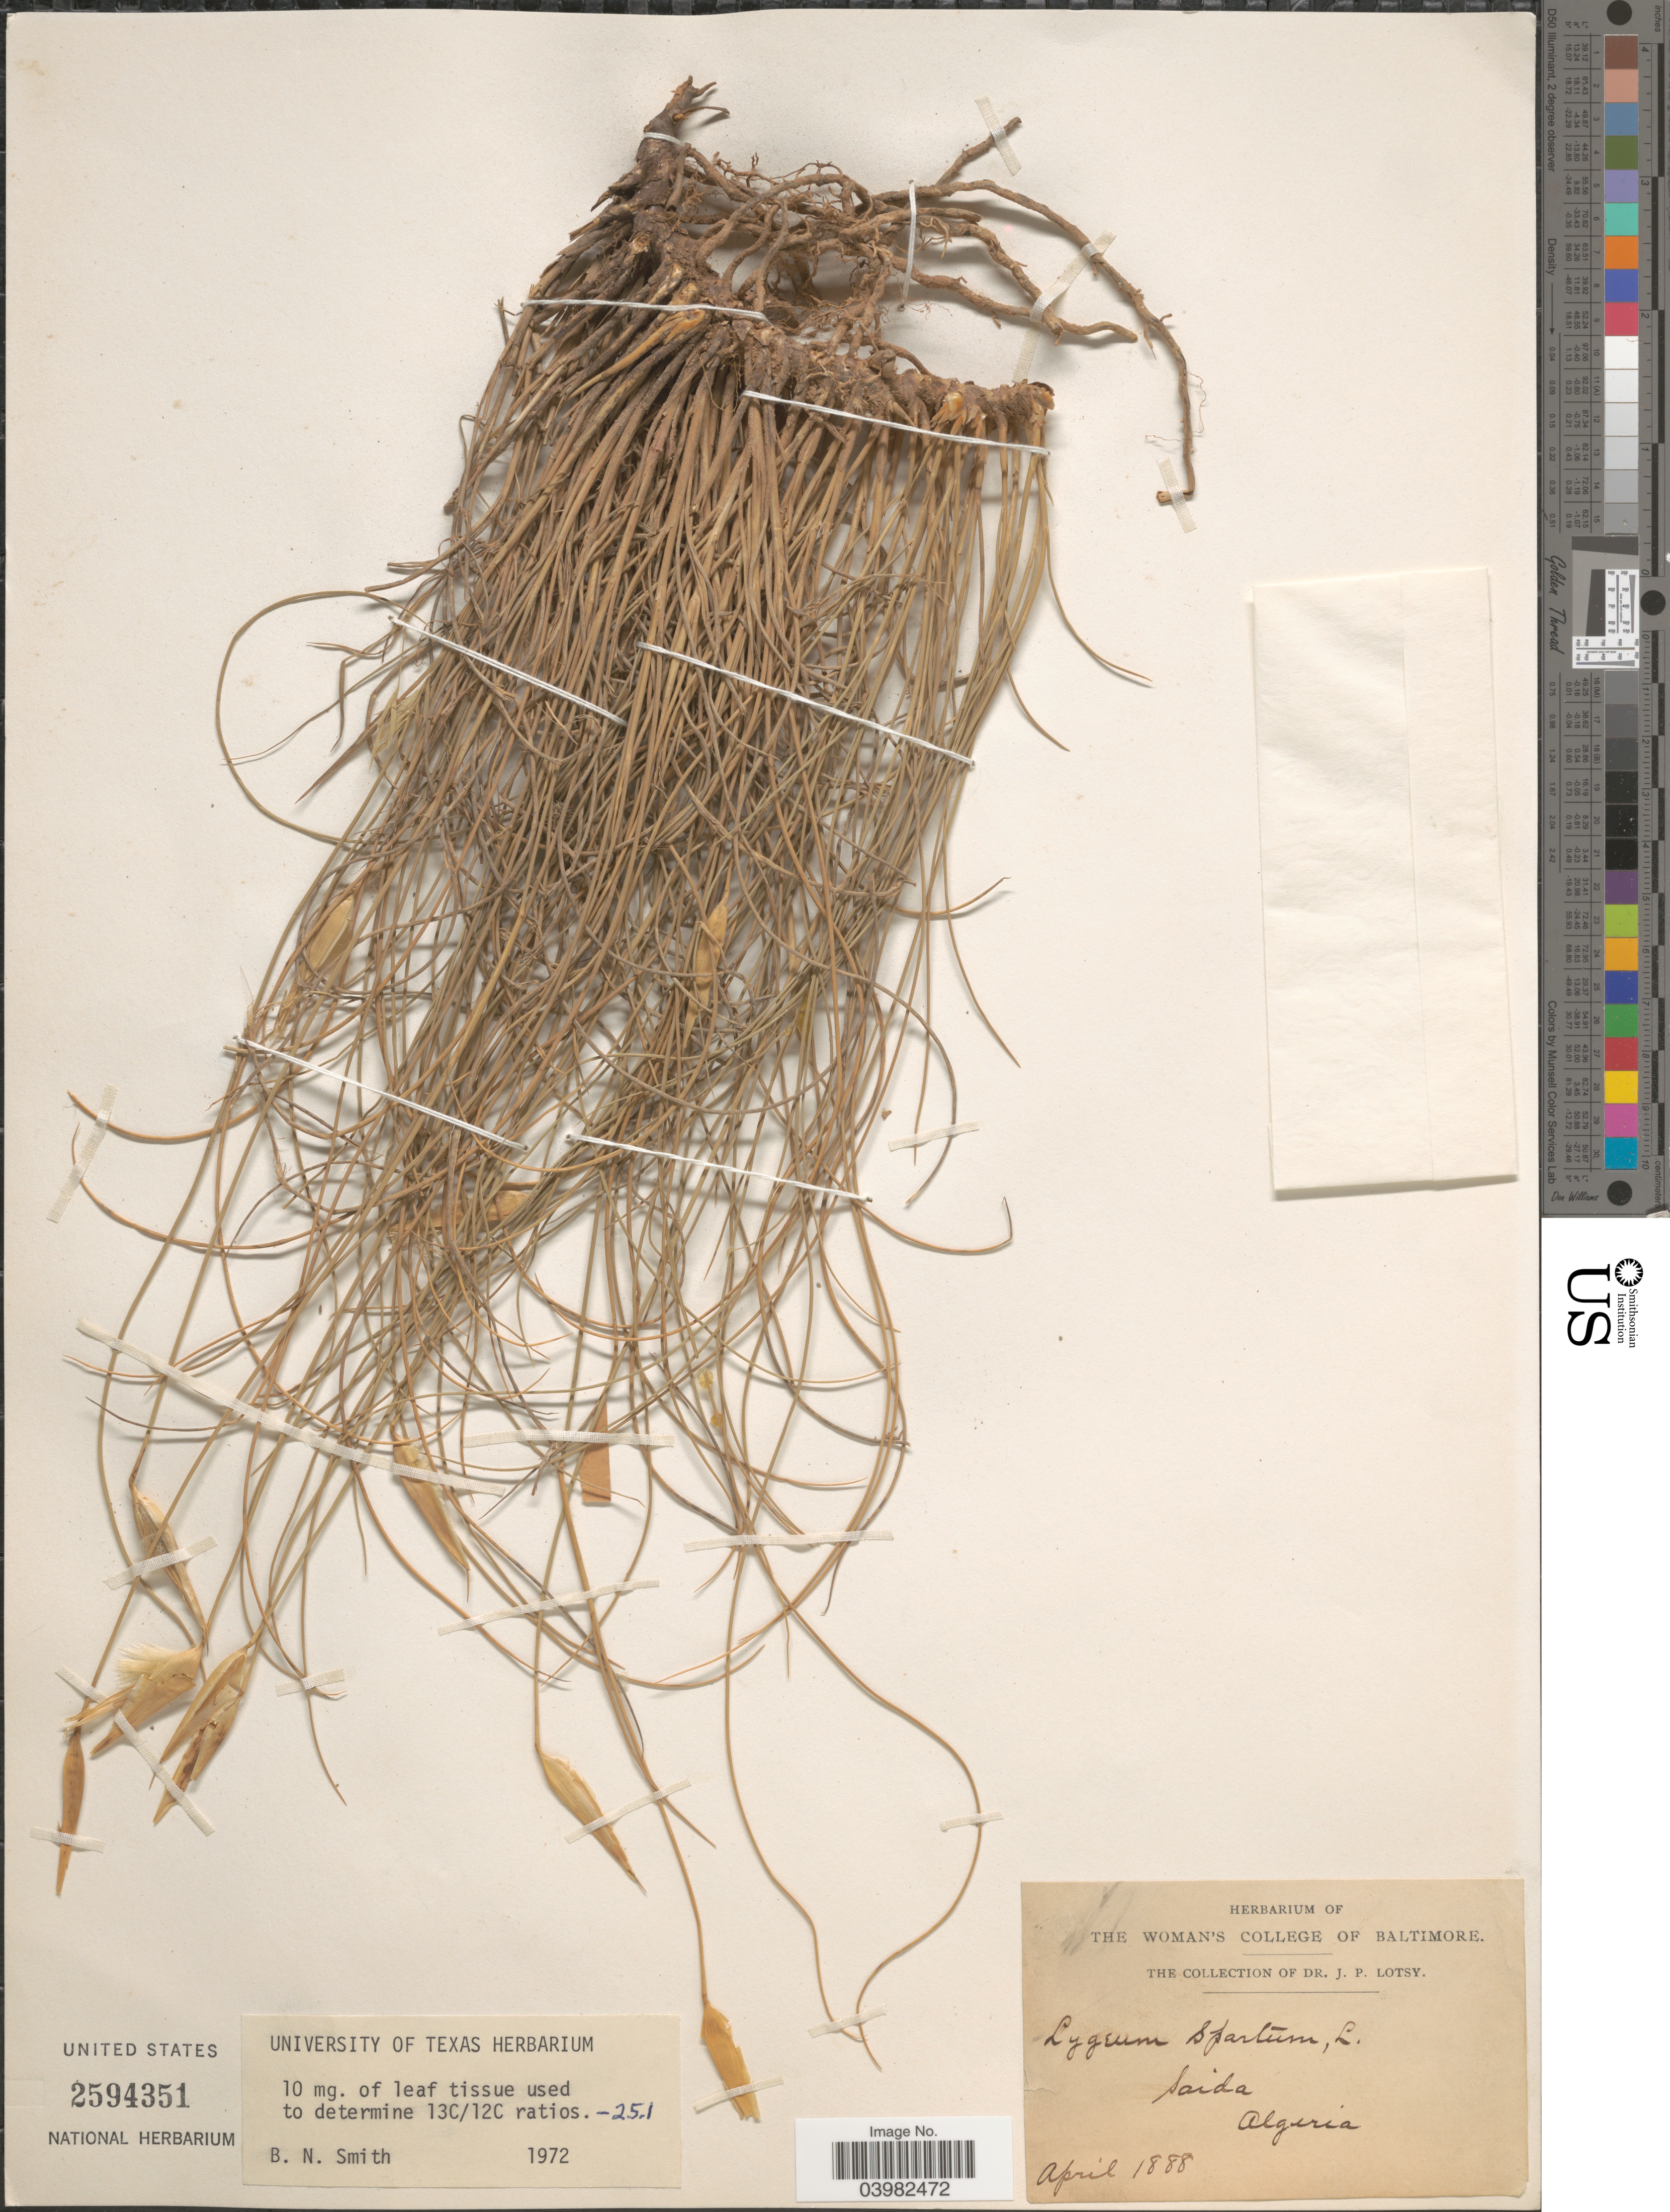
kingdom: Plantae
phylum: Tracheophyta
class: Liliopsida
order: Poales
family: Poaceae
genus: Lygeum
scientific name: Lygeum spartum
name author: L.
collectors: J. Lotsy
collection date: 1888-04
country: Algeria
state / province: Saïda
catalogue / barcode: US 2594351